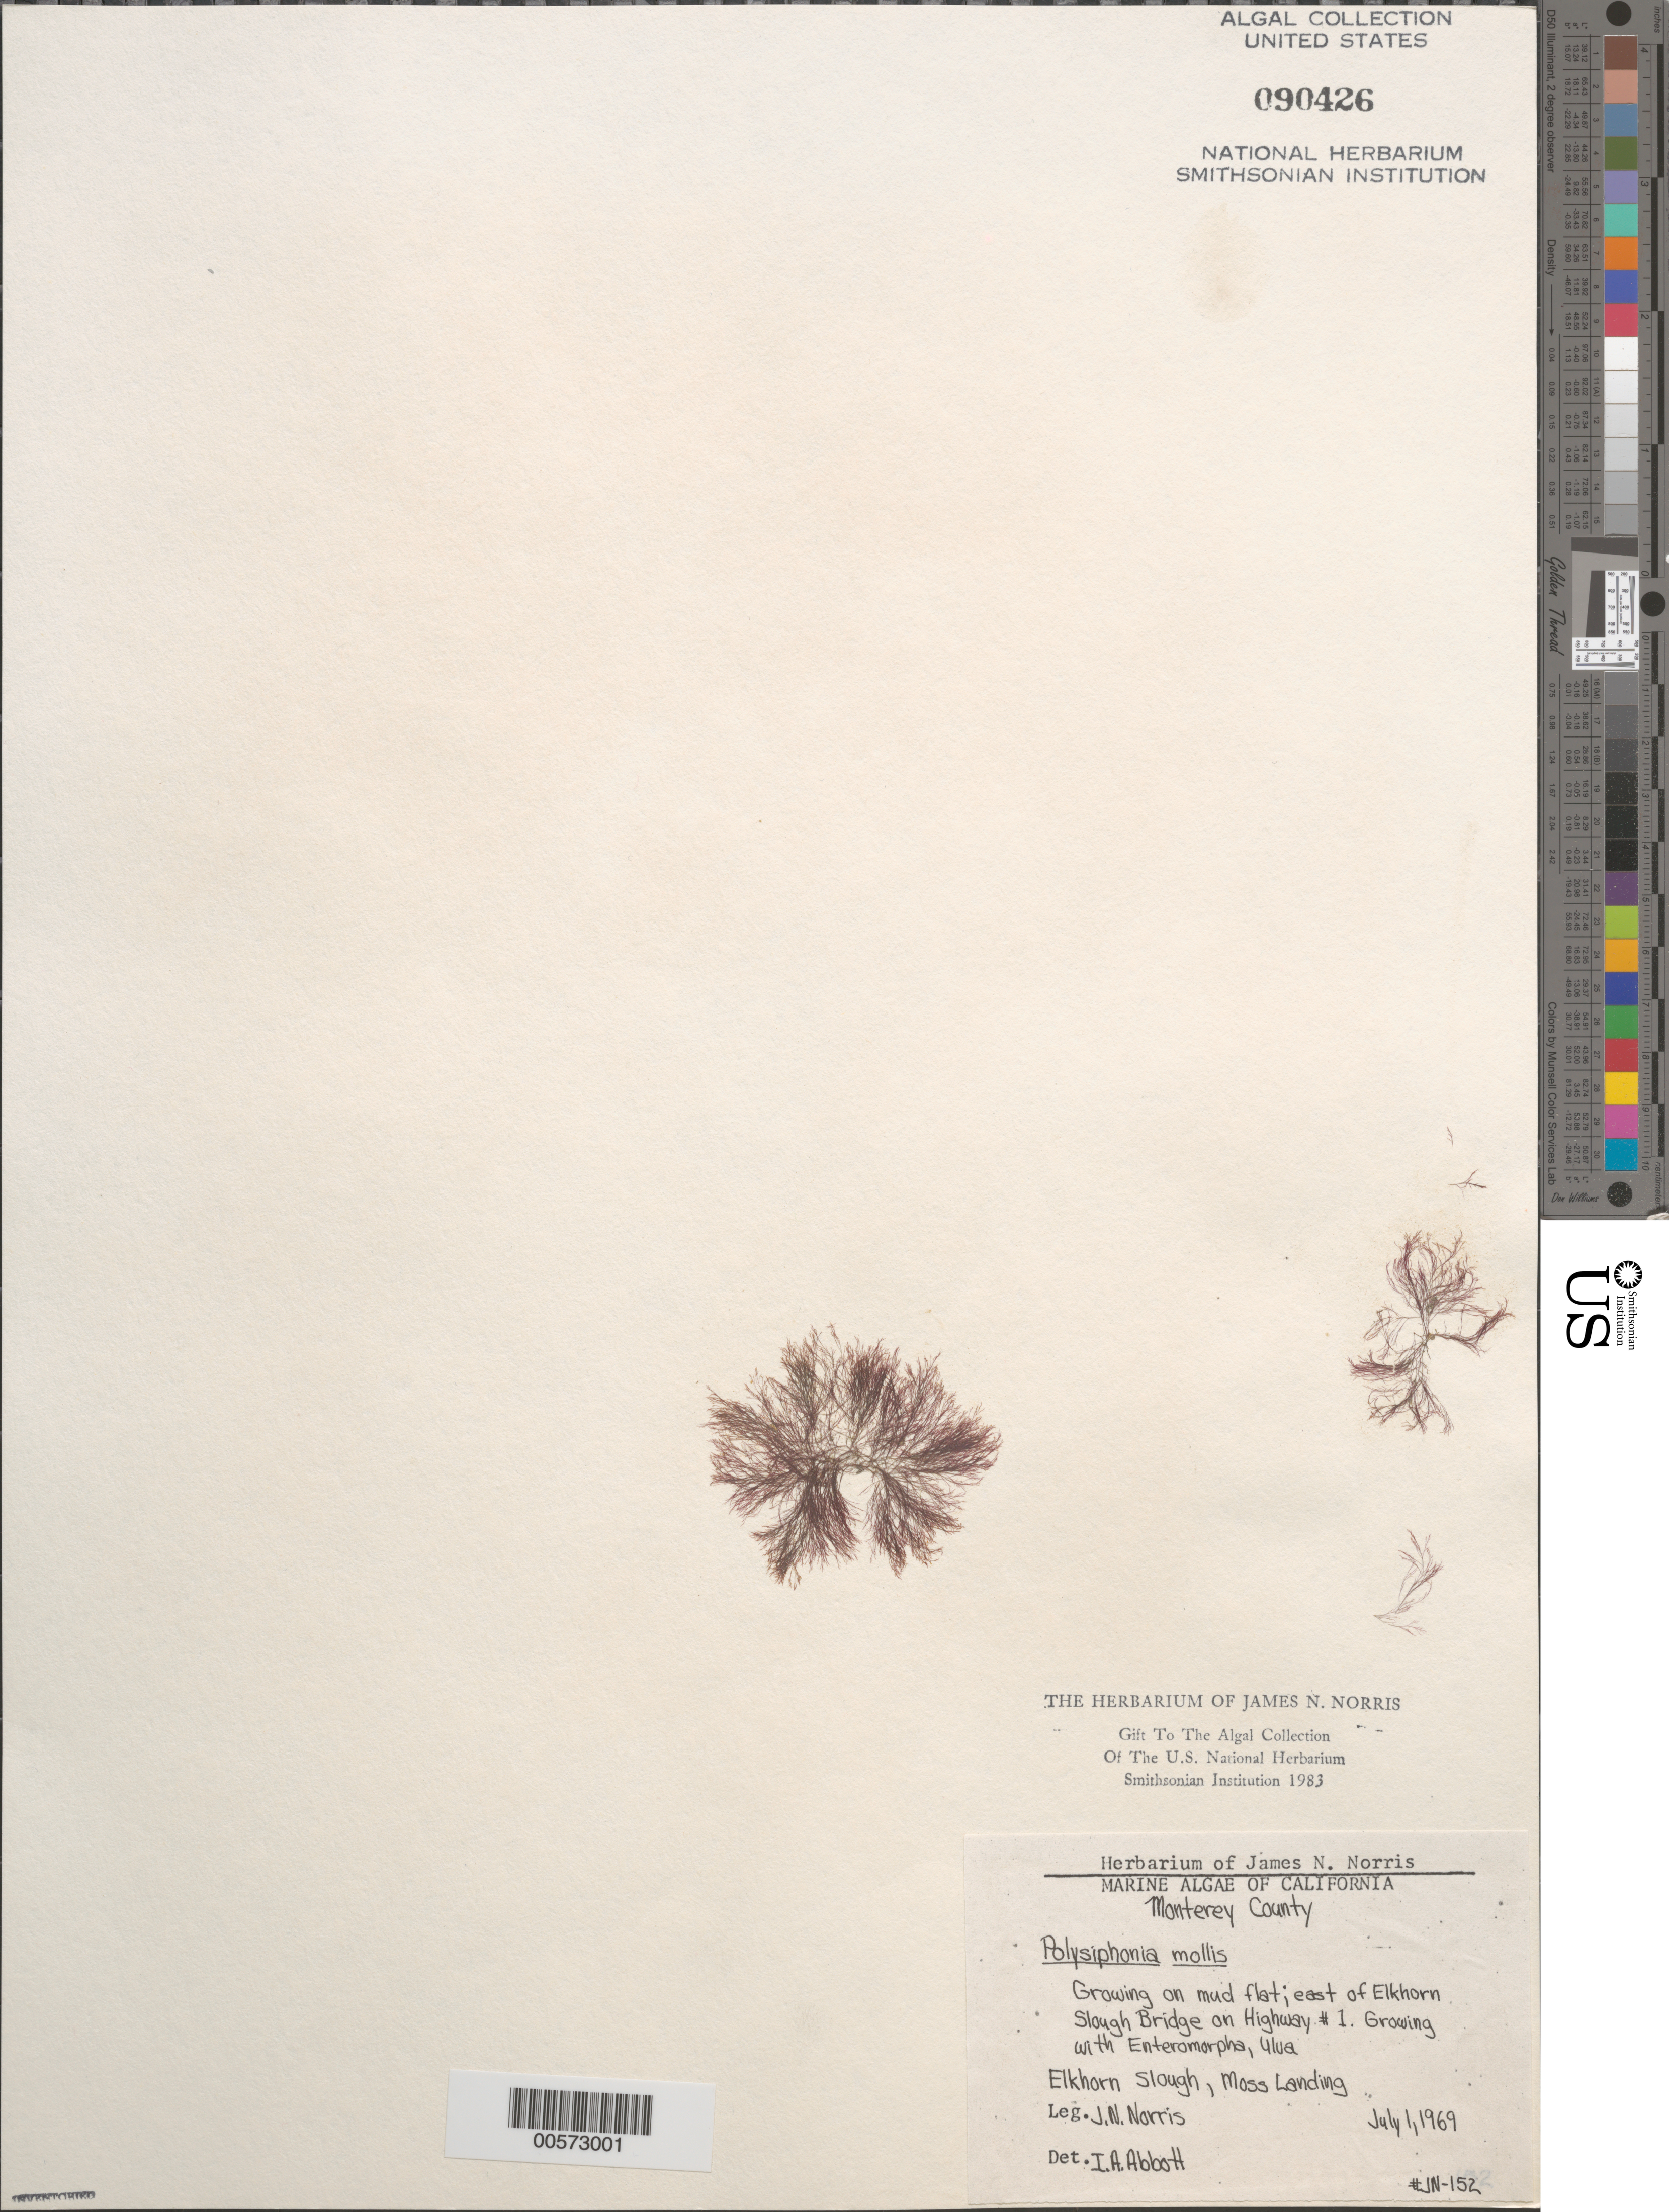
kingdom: Plantae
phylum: Rhodophyta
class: Florideophyceae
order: Ceramiales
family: Rhodomelaceae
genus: Polysiphonia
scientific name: Polysiphonia mollis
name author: Hook. f. & Harv.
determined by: Abbott, Isabella A.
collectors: J. N. Norris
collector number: JN-152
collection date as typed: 01 Jul 1969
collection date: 1969-07-01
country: United States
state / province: California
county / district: Monterey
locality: Elkhorn Slough, Moss Landing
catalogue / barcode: US 90426